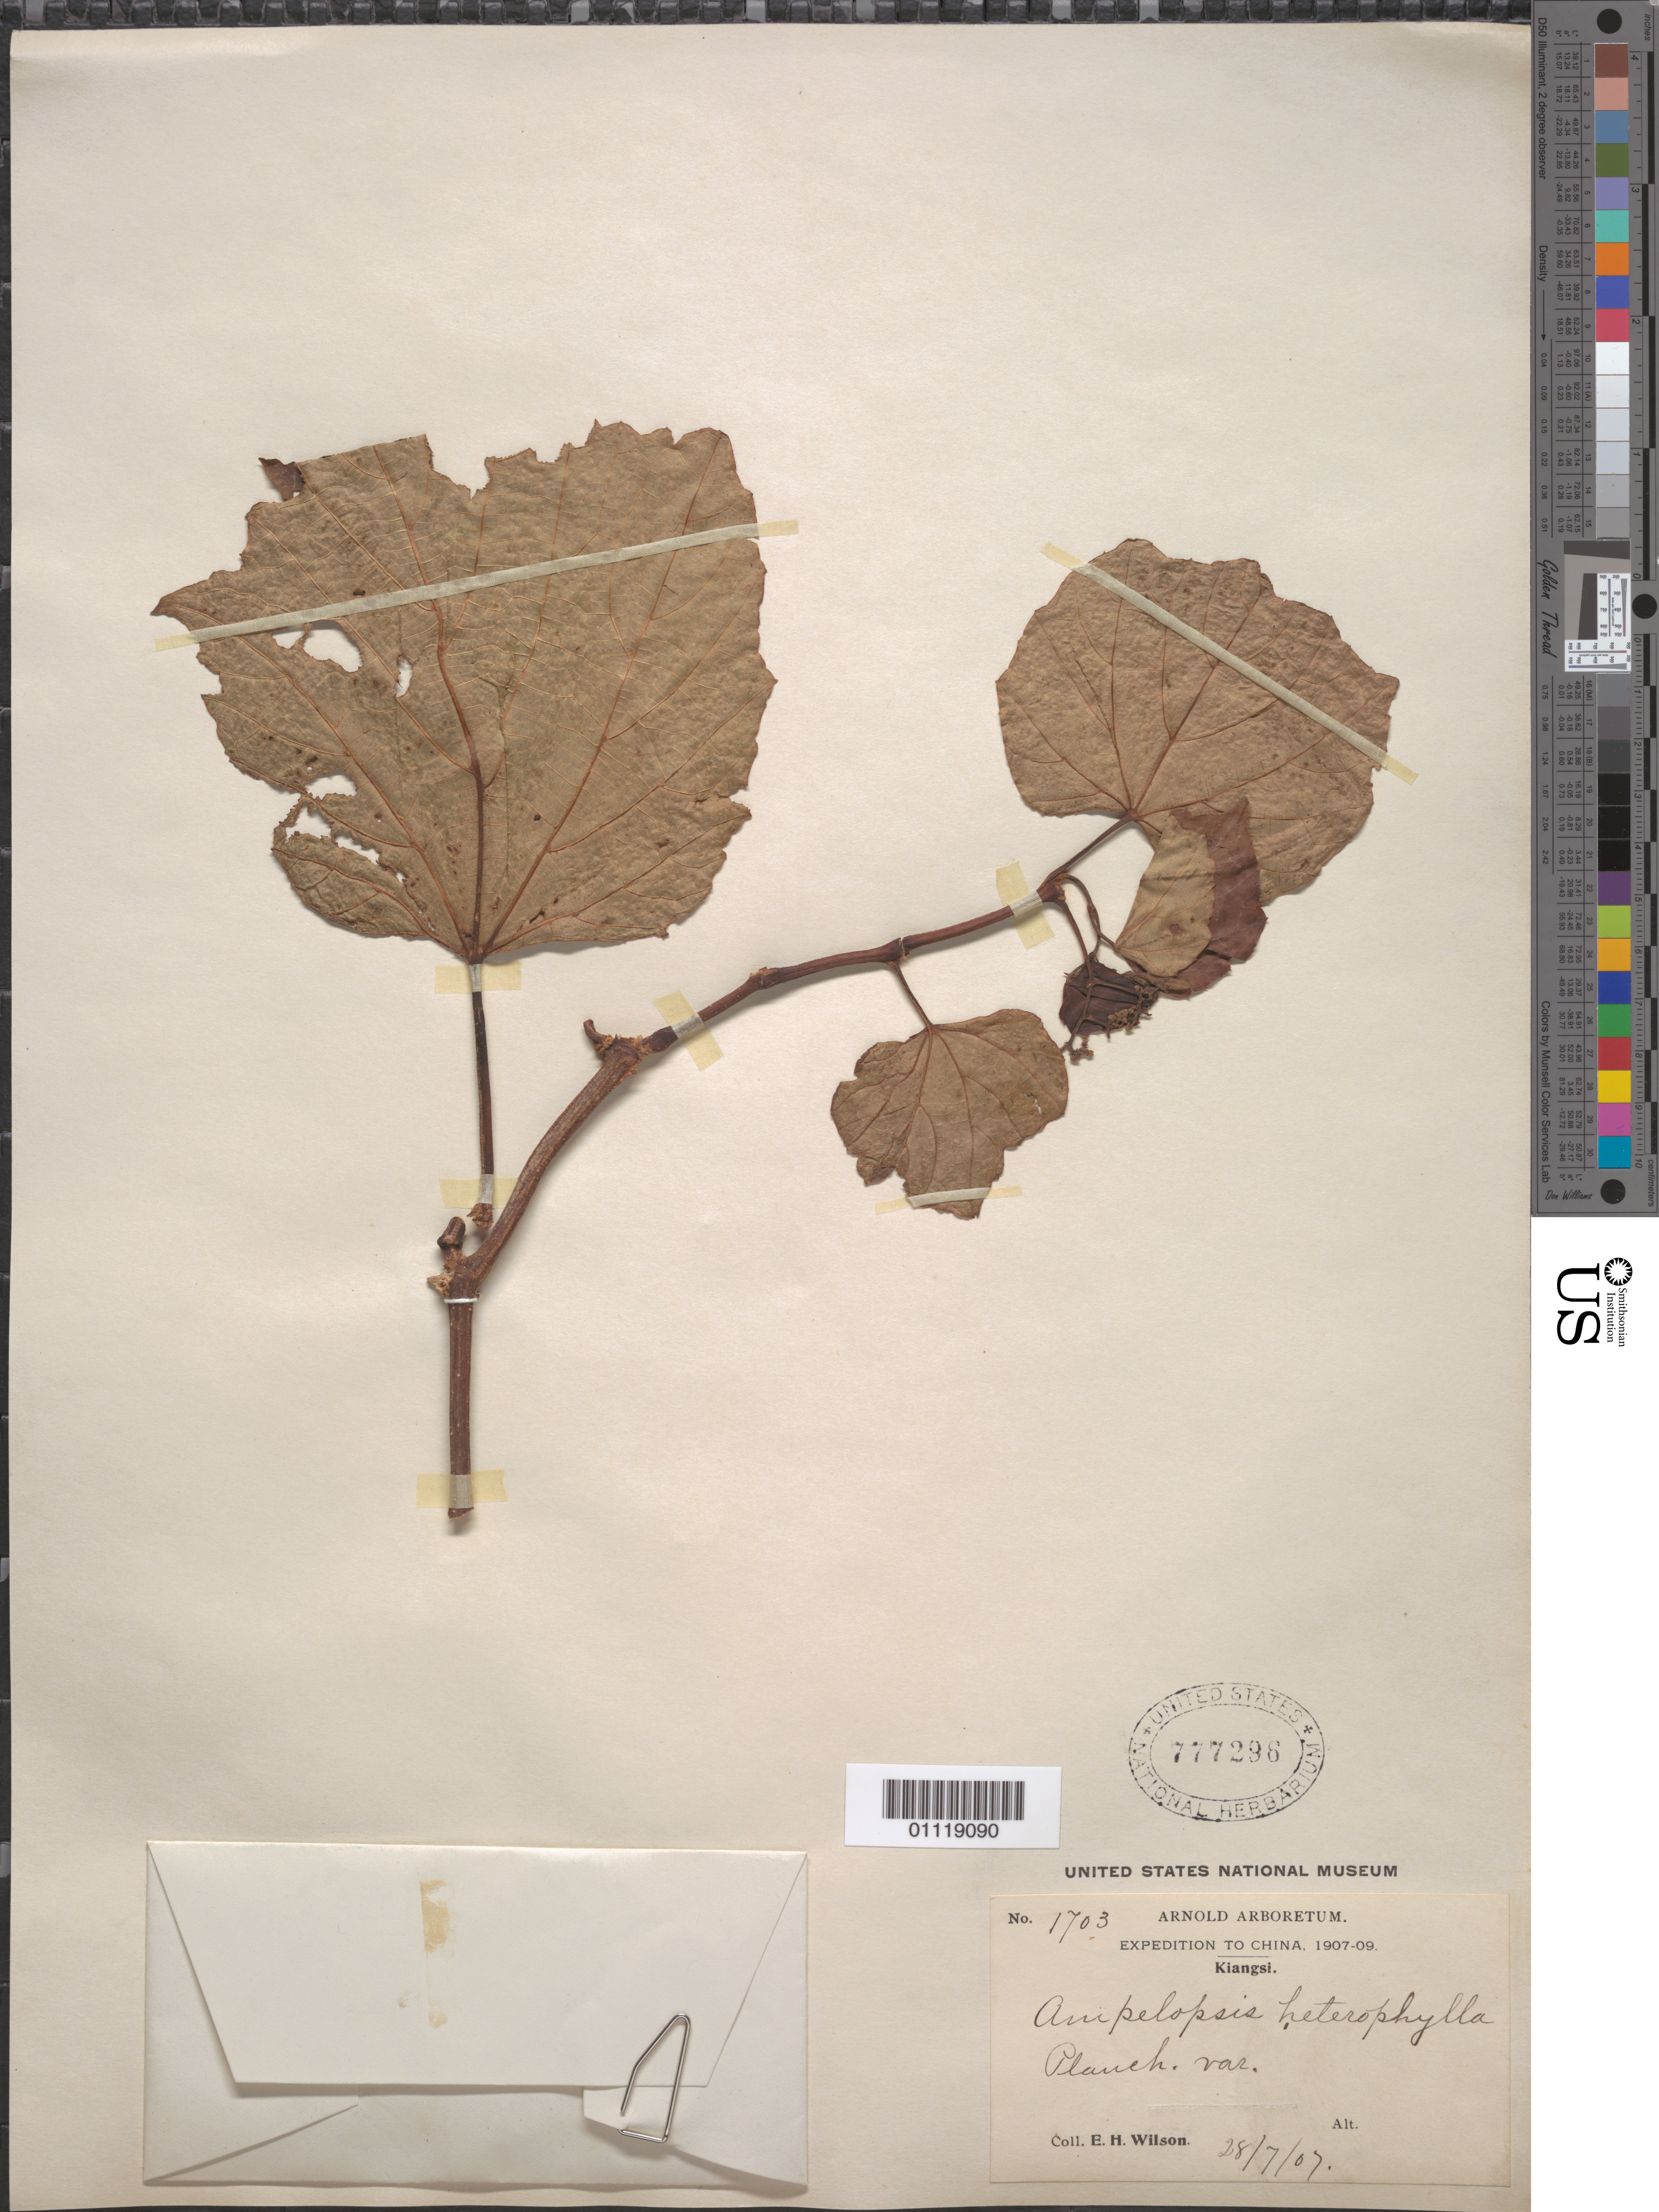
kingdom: Plantae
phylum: Tracheophyta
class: Magnoliopsida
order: Vitales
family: Vitaceae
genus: Ampelopsis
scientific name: Ampelopsis glandulosa var. heterophylla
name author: (Thunb.) Momiy.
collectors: E. H. Wilson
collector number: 1703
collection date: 1907-07-28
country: China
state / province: Jiangxi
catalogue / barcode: US 777296